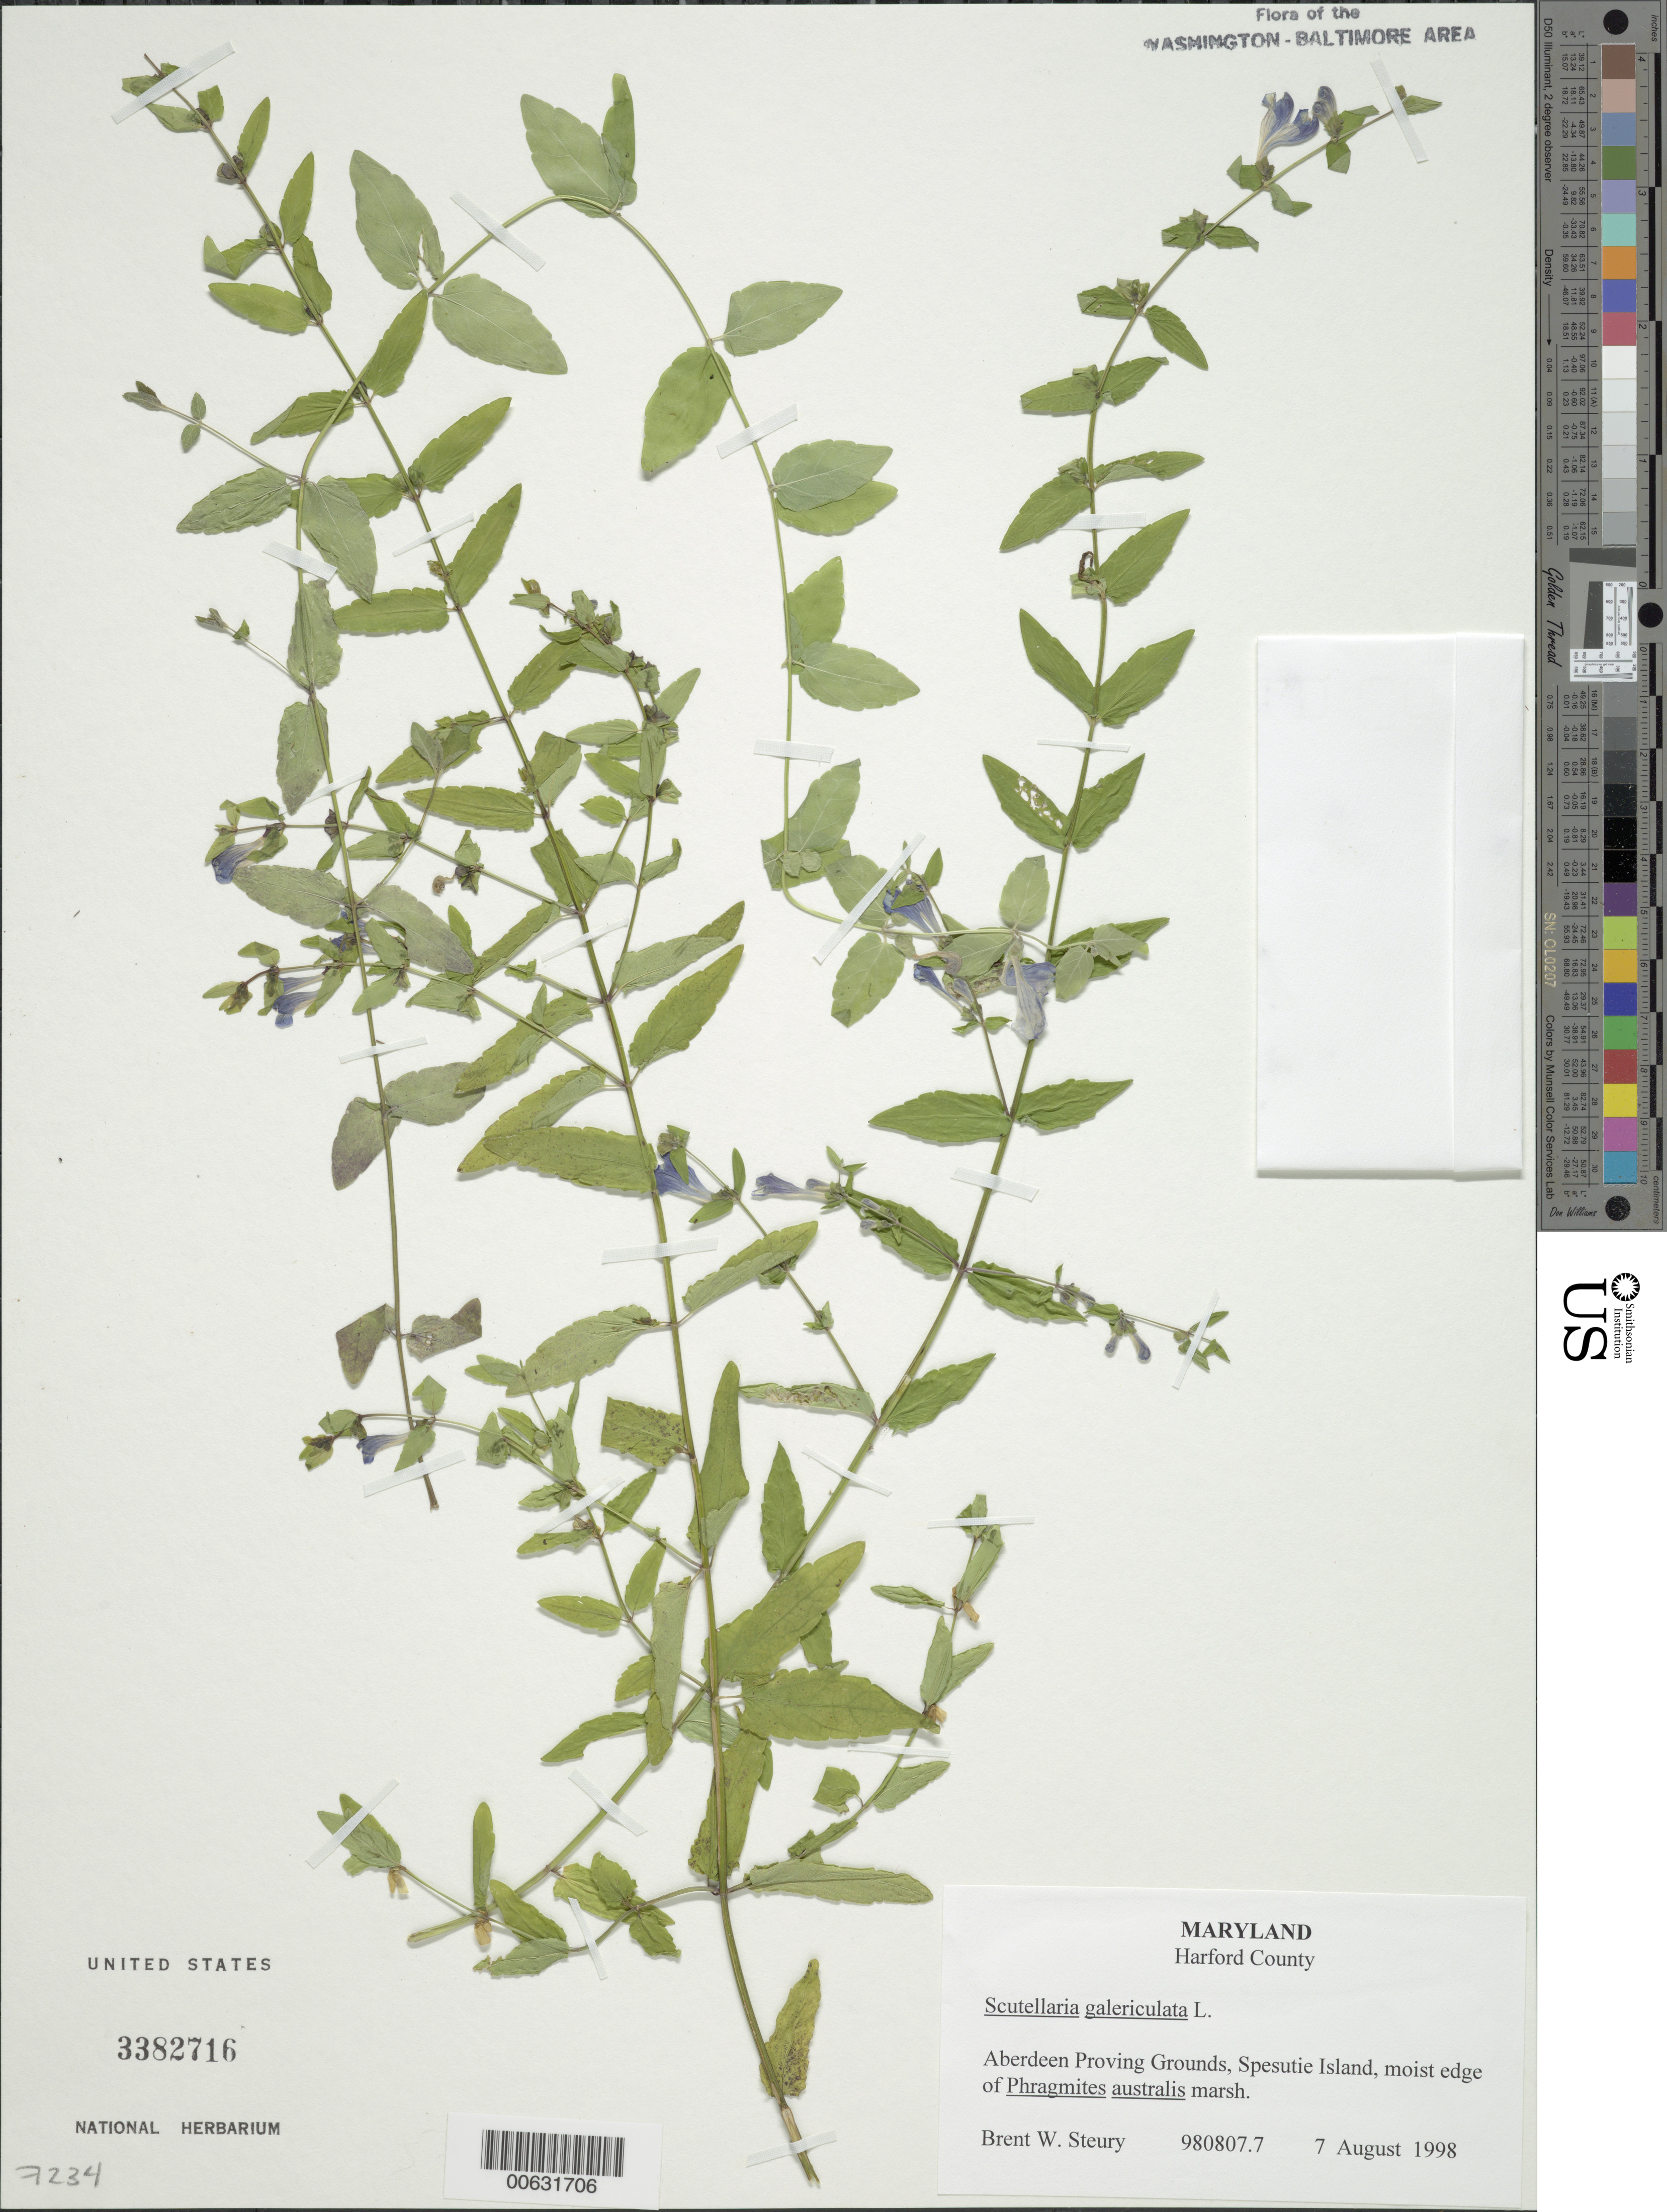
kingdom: Plantae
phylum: Tracheophyta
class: Magnoliopsida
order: Lamiales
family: Lamiaceae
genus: Scutellaria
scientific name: Scutellaria galericulata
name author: L.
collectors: B. Steury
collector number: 980807.7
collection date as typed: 07 Aug 1998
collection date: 1998-08-07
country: United States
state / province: Maryland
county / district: Harford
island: Spesutie Island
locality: Aberdeen Proving Grounds, Spesutie Island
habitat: Moist edge of Phragmities australis marsh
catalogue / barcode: US 3382716